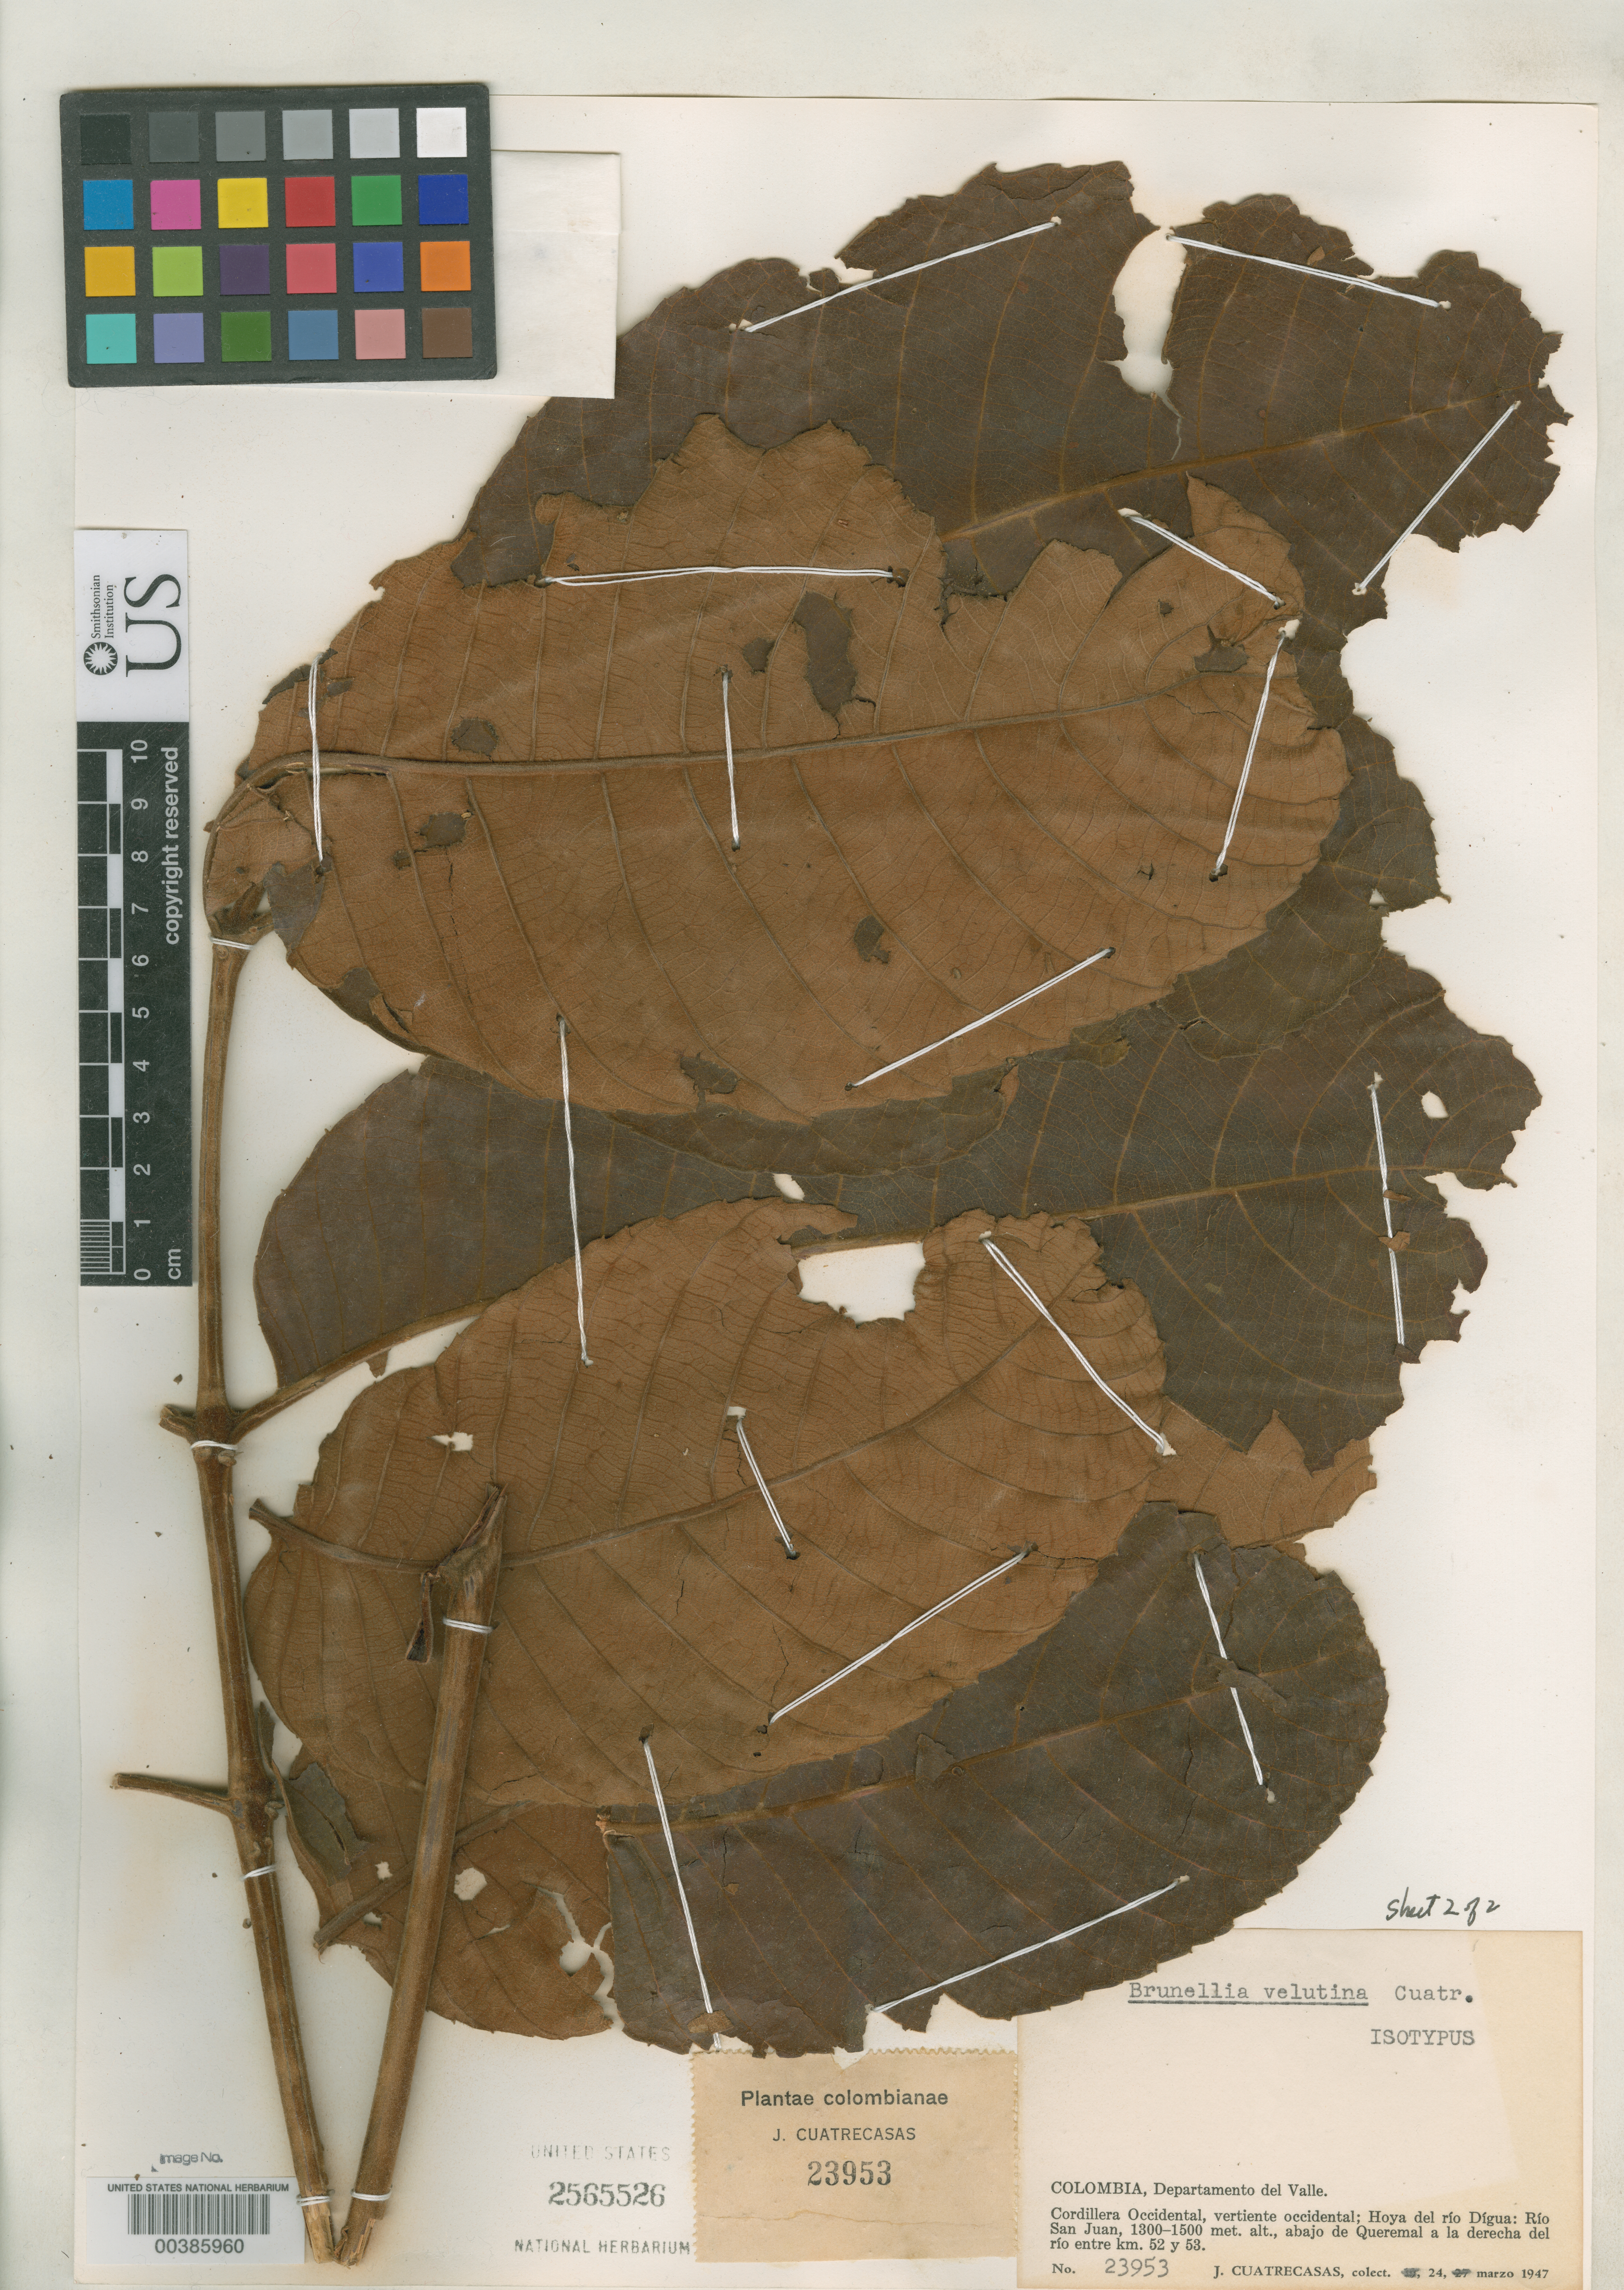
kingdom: Plantae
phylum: Tracheophyta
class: Magnoliopsida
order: Oxalidales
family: Brunelliaceae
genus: Brunellia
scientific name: Brunellia velutina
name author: Cuatrec.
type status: Isotype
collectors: J. Cuatrecasas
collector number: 23953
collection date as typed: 24 Mar 1947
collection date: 1947-03-24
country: Colombia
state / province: Valle del Cauca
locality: Queremal.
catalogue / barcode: US 2565526